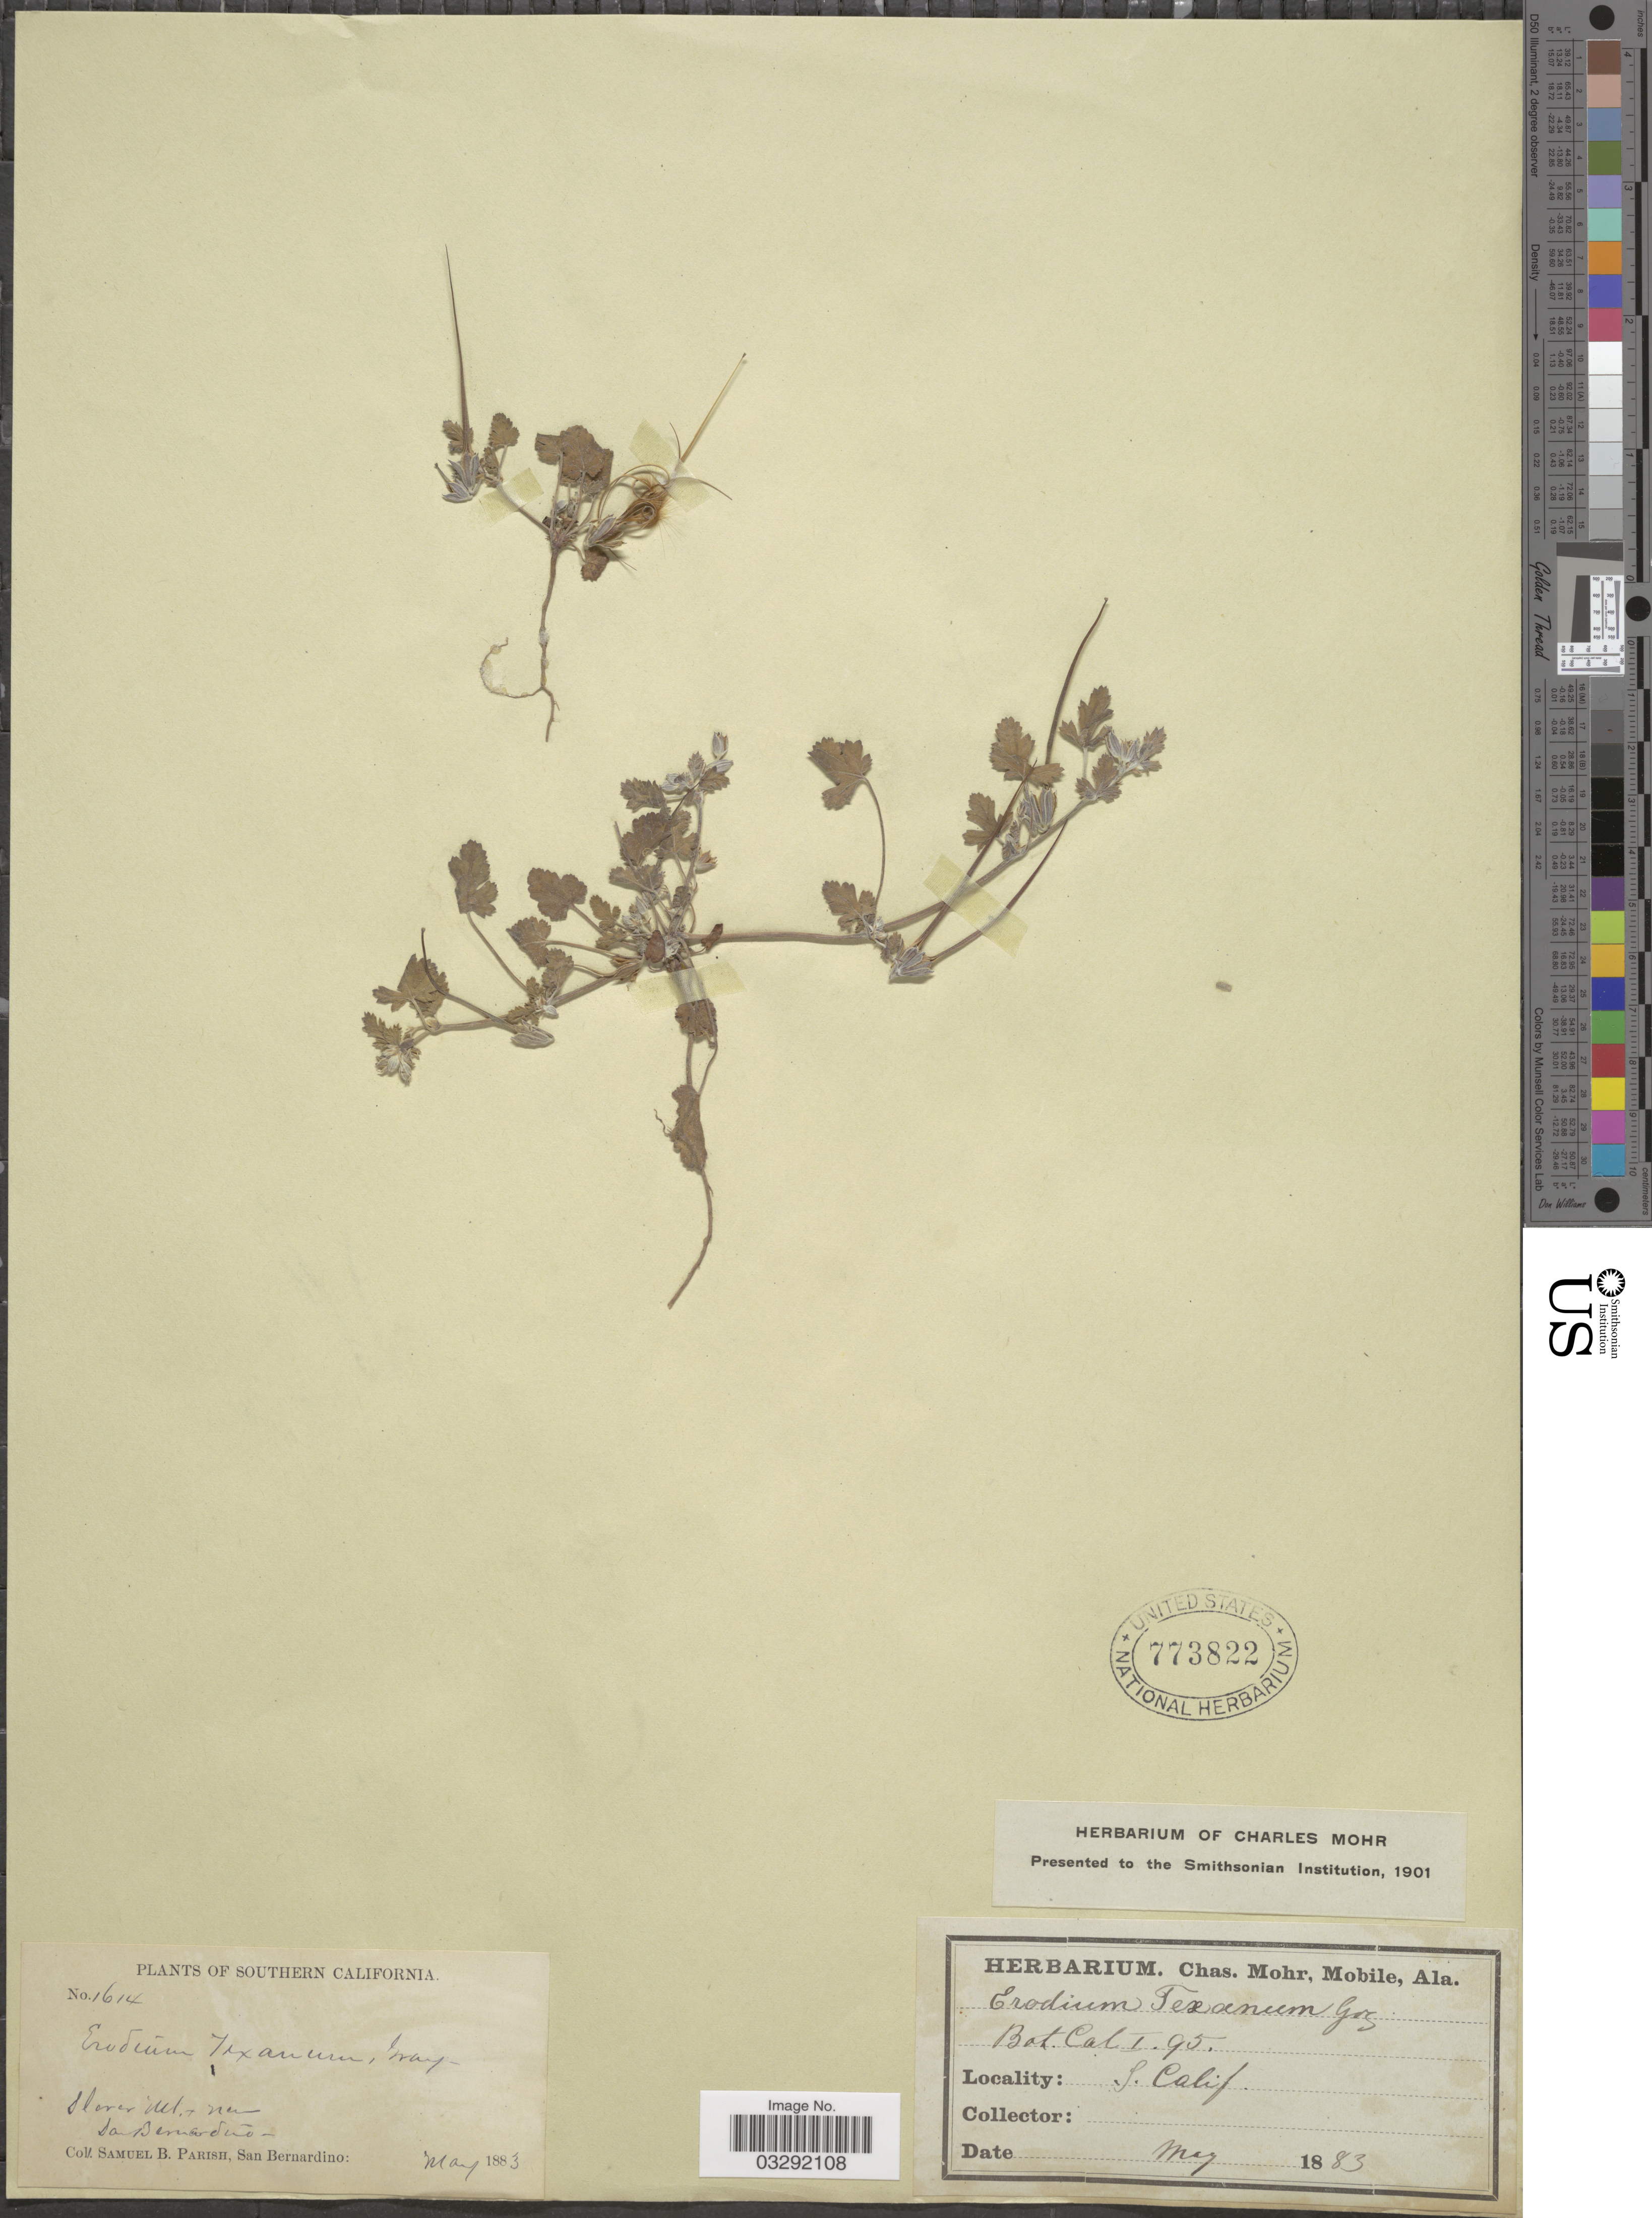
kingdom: Plantae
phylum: Tracheophyta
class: Magnoliopsida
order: Geraniales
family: Geraniaceae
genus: Erodium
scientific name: Erodium texanum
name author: A. Gray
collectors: S. B. Parish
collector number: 1614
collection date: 1883-05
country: United States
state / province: California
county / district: San Bernardino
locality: Southern California. Slover Mt. near San Bernardino.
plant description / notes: Corrected "Slorer Mt." to "Slover Mt."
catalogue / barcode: US 773822